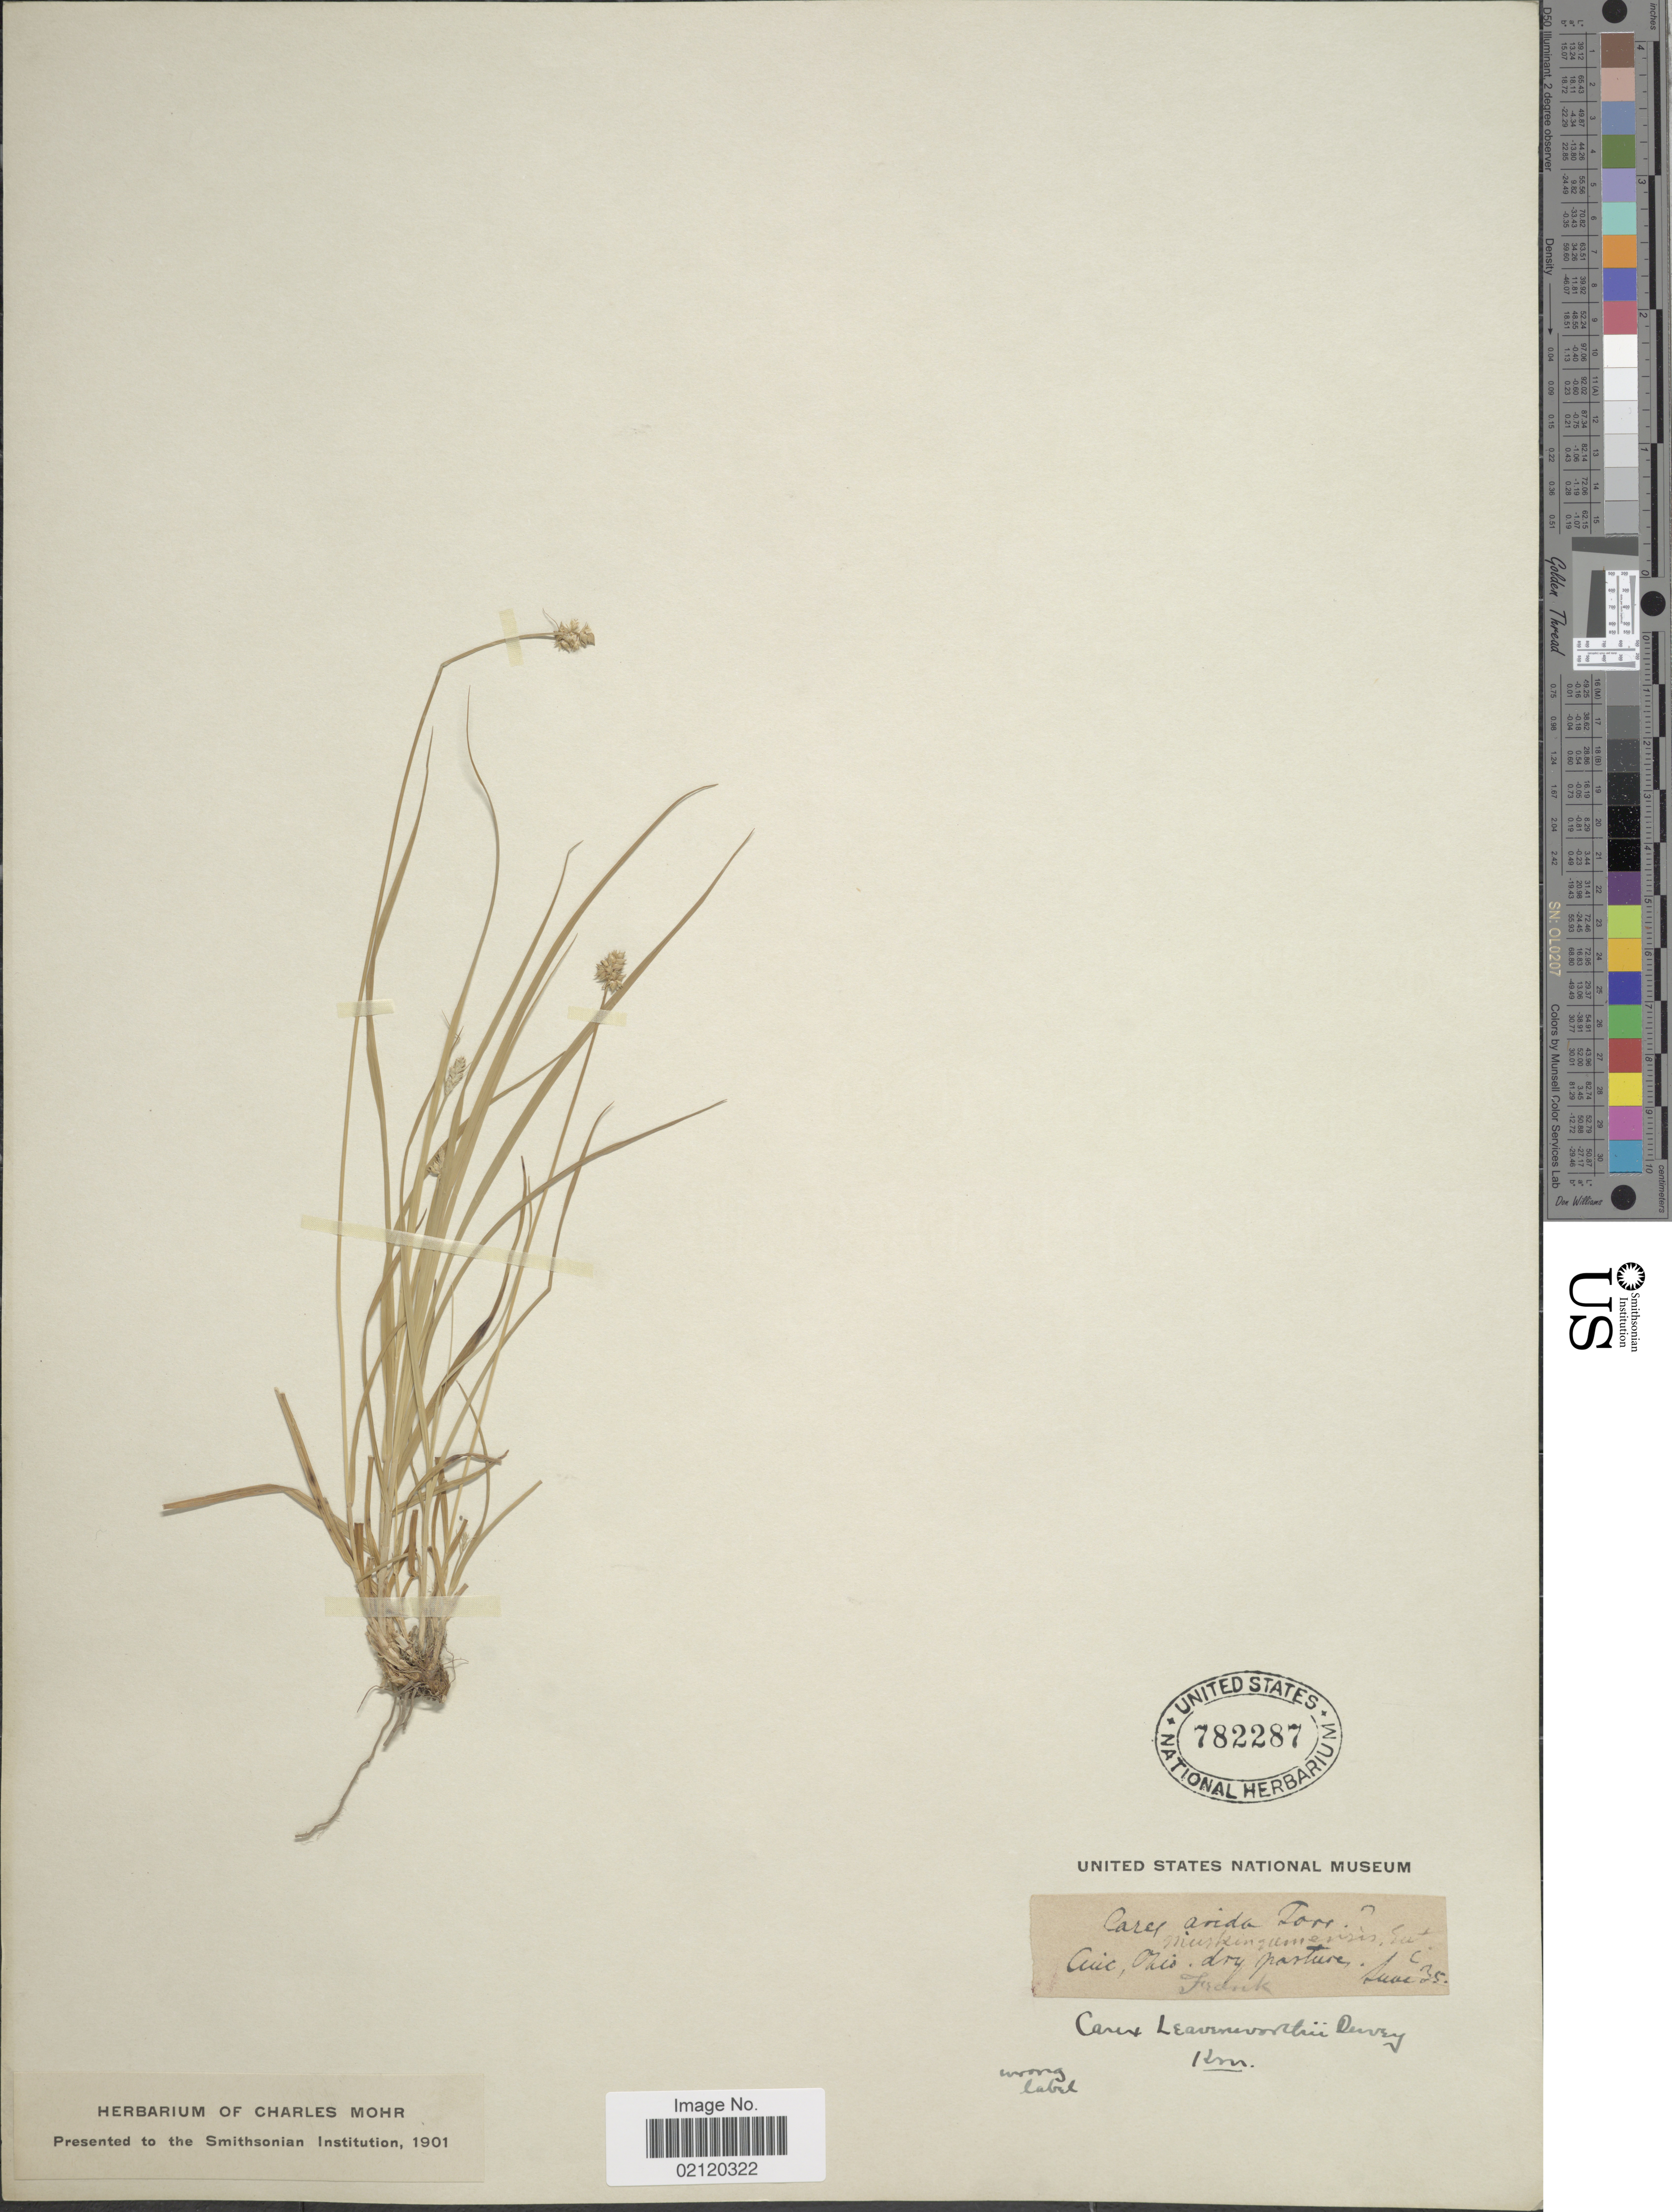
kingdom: Plantae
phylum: Tracheophyta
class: Liliopsida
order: Poales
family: Cyperaceae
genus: Carex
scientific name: Carex leavenworthii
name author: Dewey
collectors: -. Frank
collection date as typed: Transcribed d/m/y: /6/35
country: United States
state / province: Ohio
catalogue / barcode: US 782287